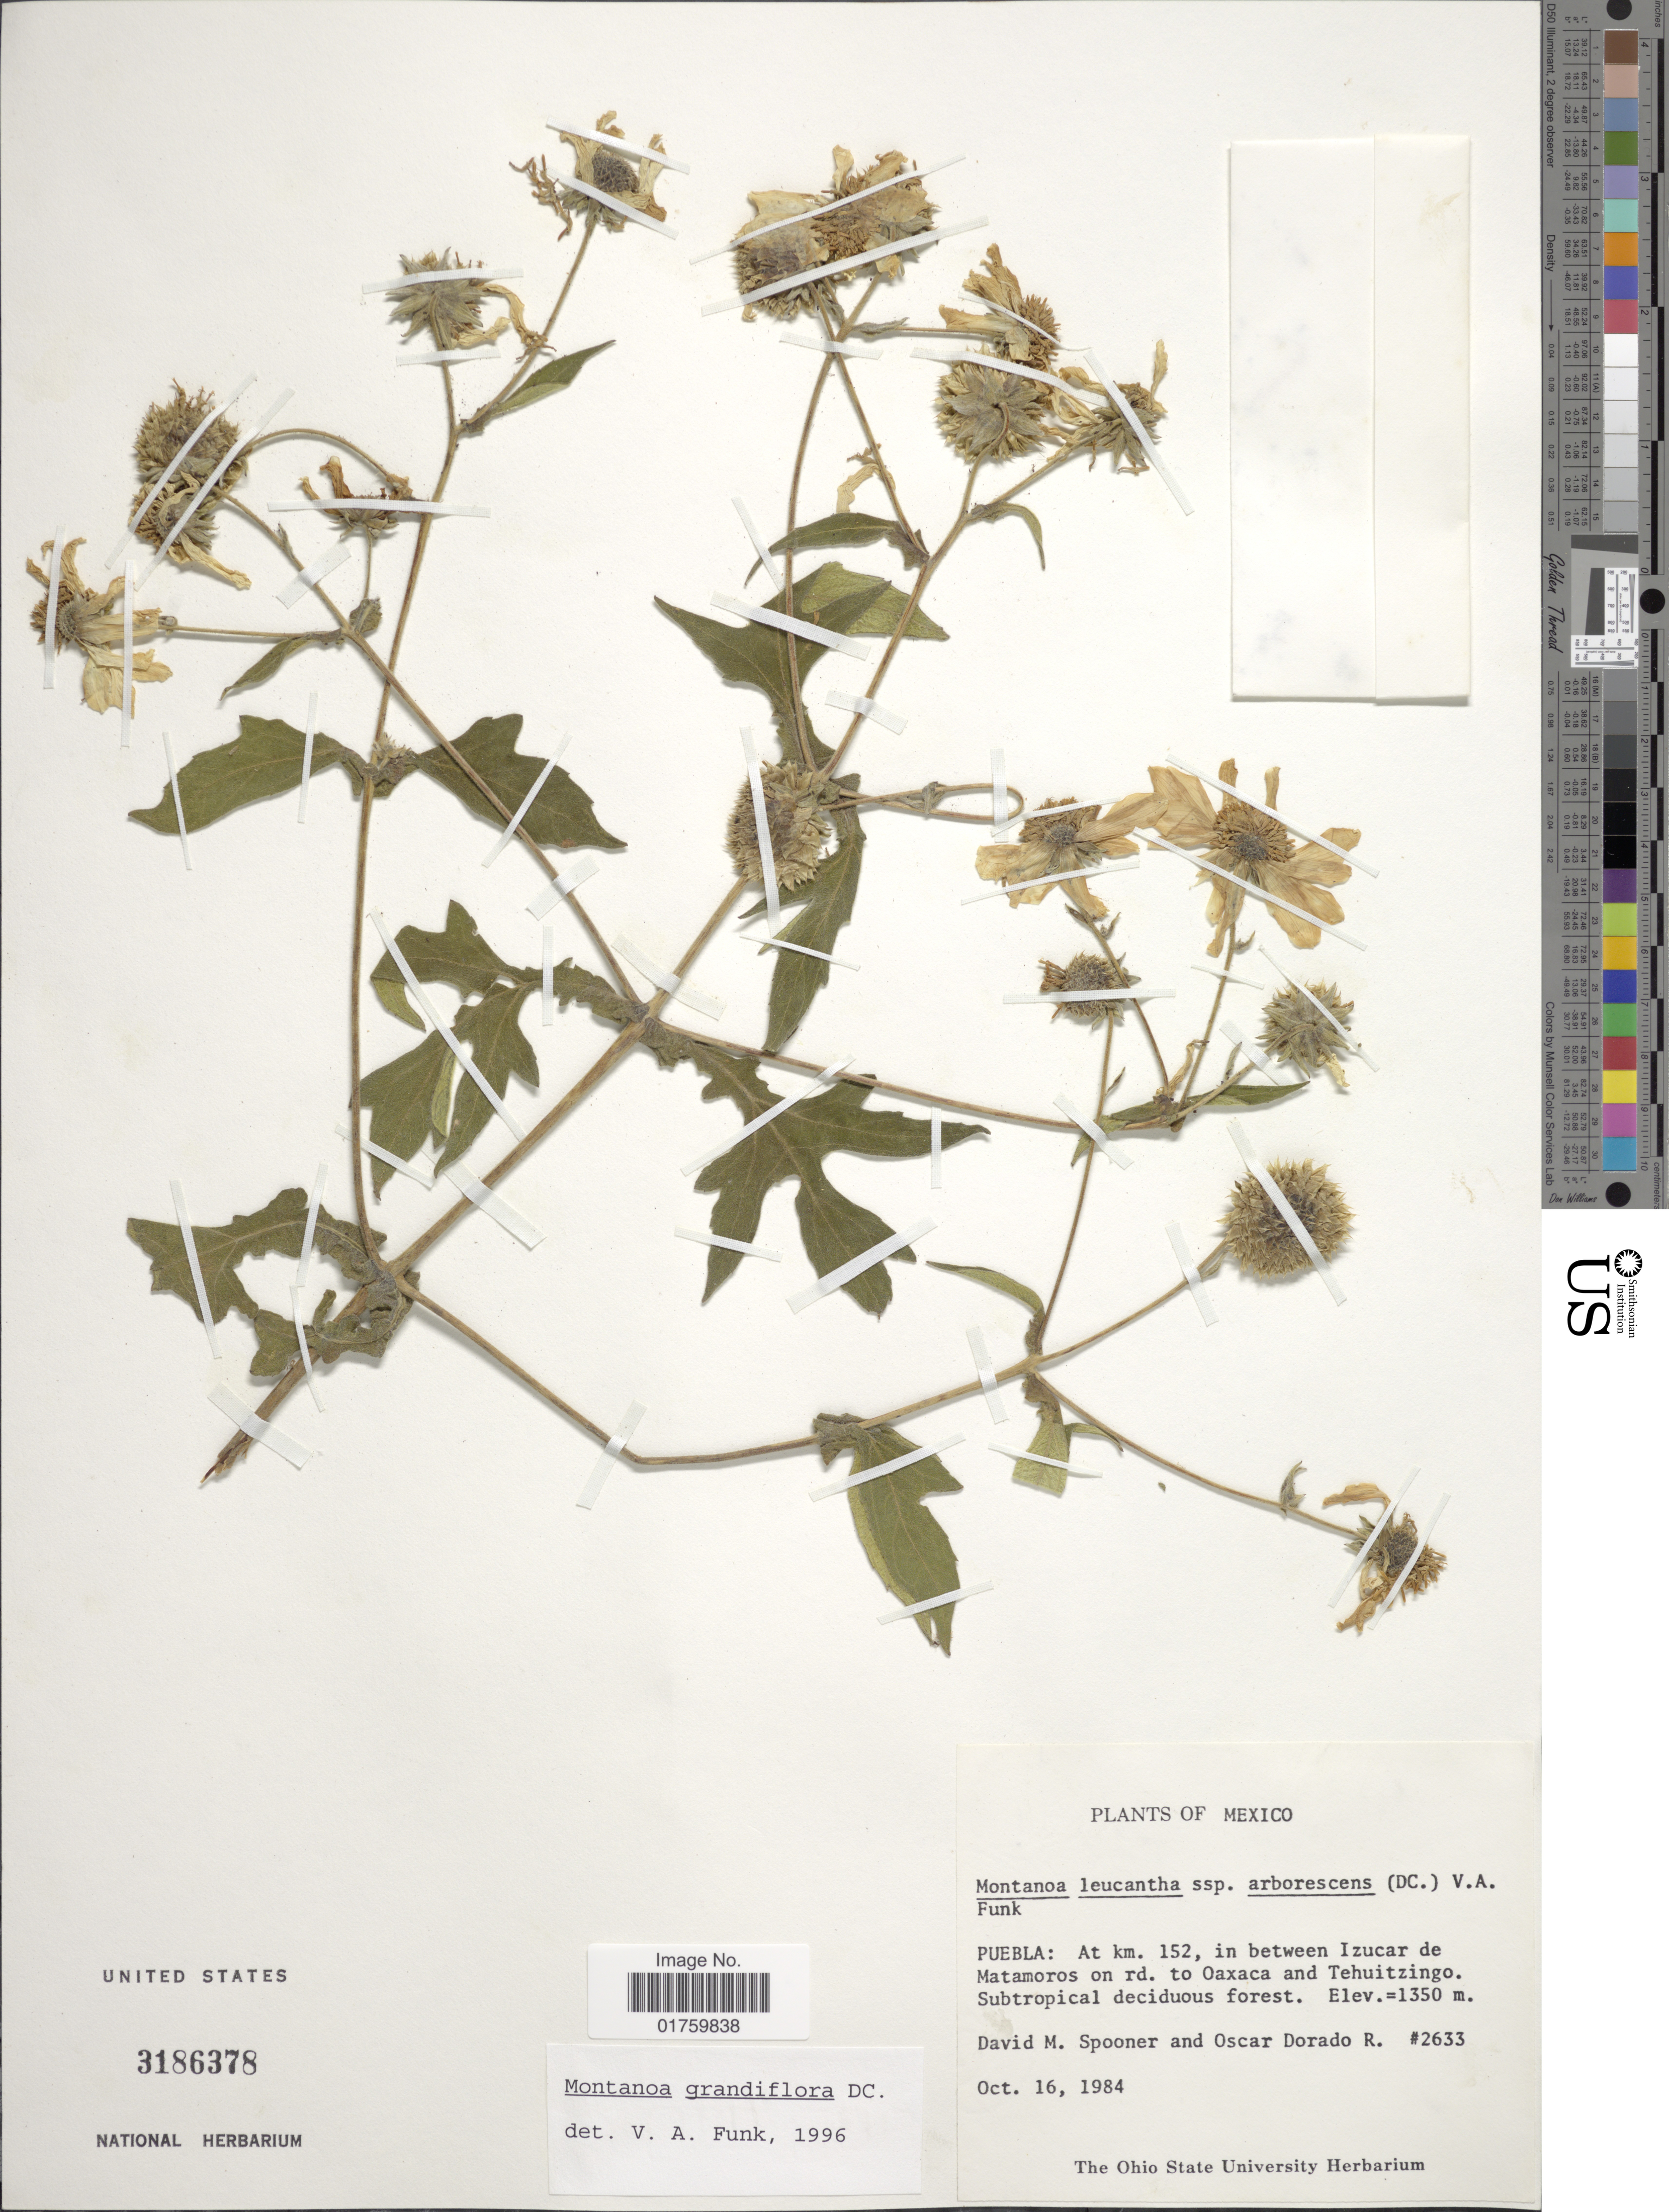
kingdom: Plantae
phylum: Tracheophyta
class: Magnoliopsida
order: Asterales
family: Asteraceae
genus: Montanoa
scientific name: Montanoa grandiflora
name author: Alaman ex DC.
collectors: D. Spooner & O. R. Dorado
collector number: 2633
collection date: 1984-10-16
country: Mexico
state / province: Puebla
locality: At km. 152, in between Izucar de Matamoros on rd. to Oaxaca and Tehuitzingo, subtropical deciduous forest.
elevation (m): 1350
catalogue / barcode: US 3186378